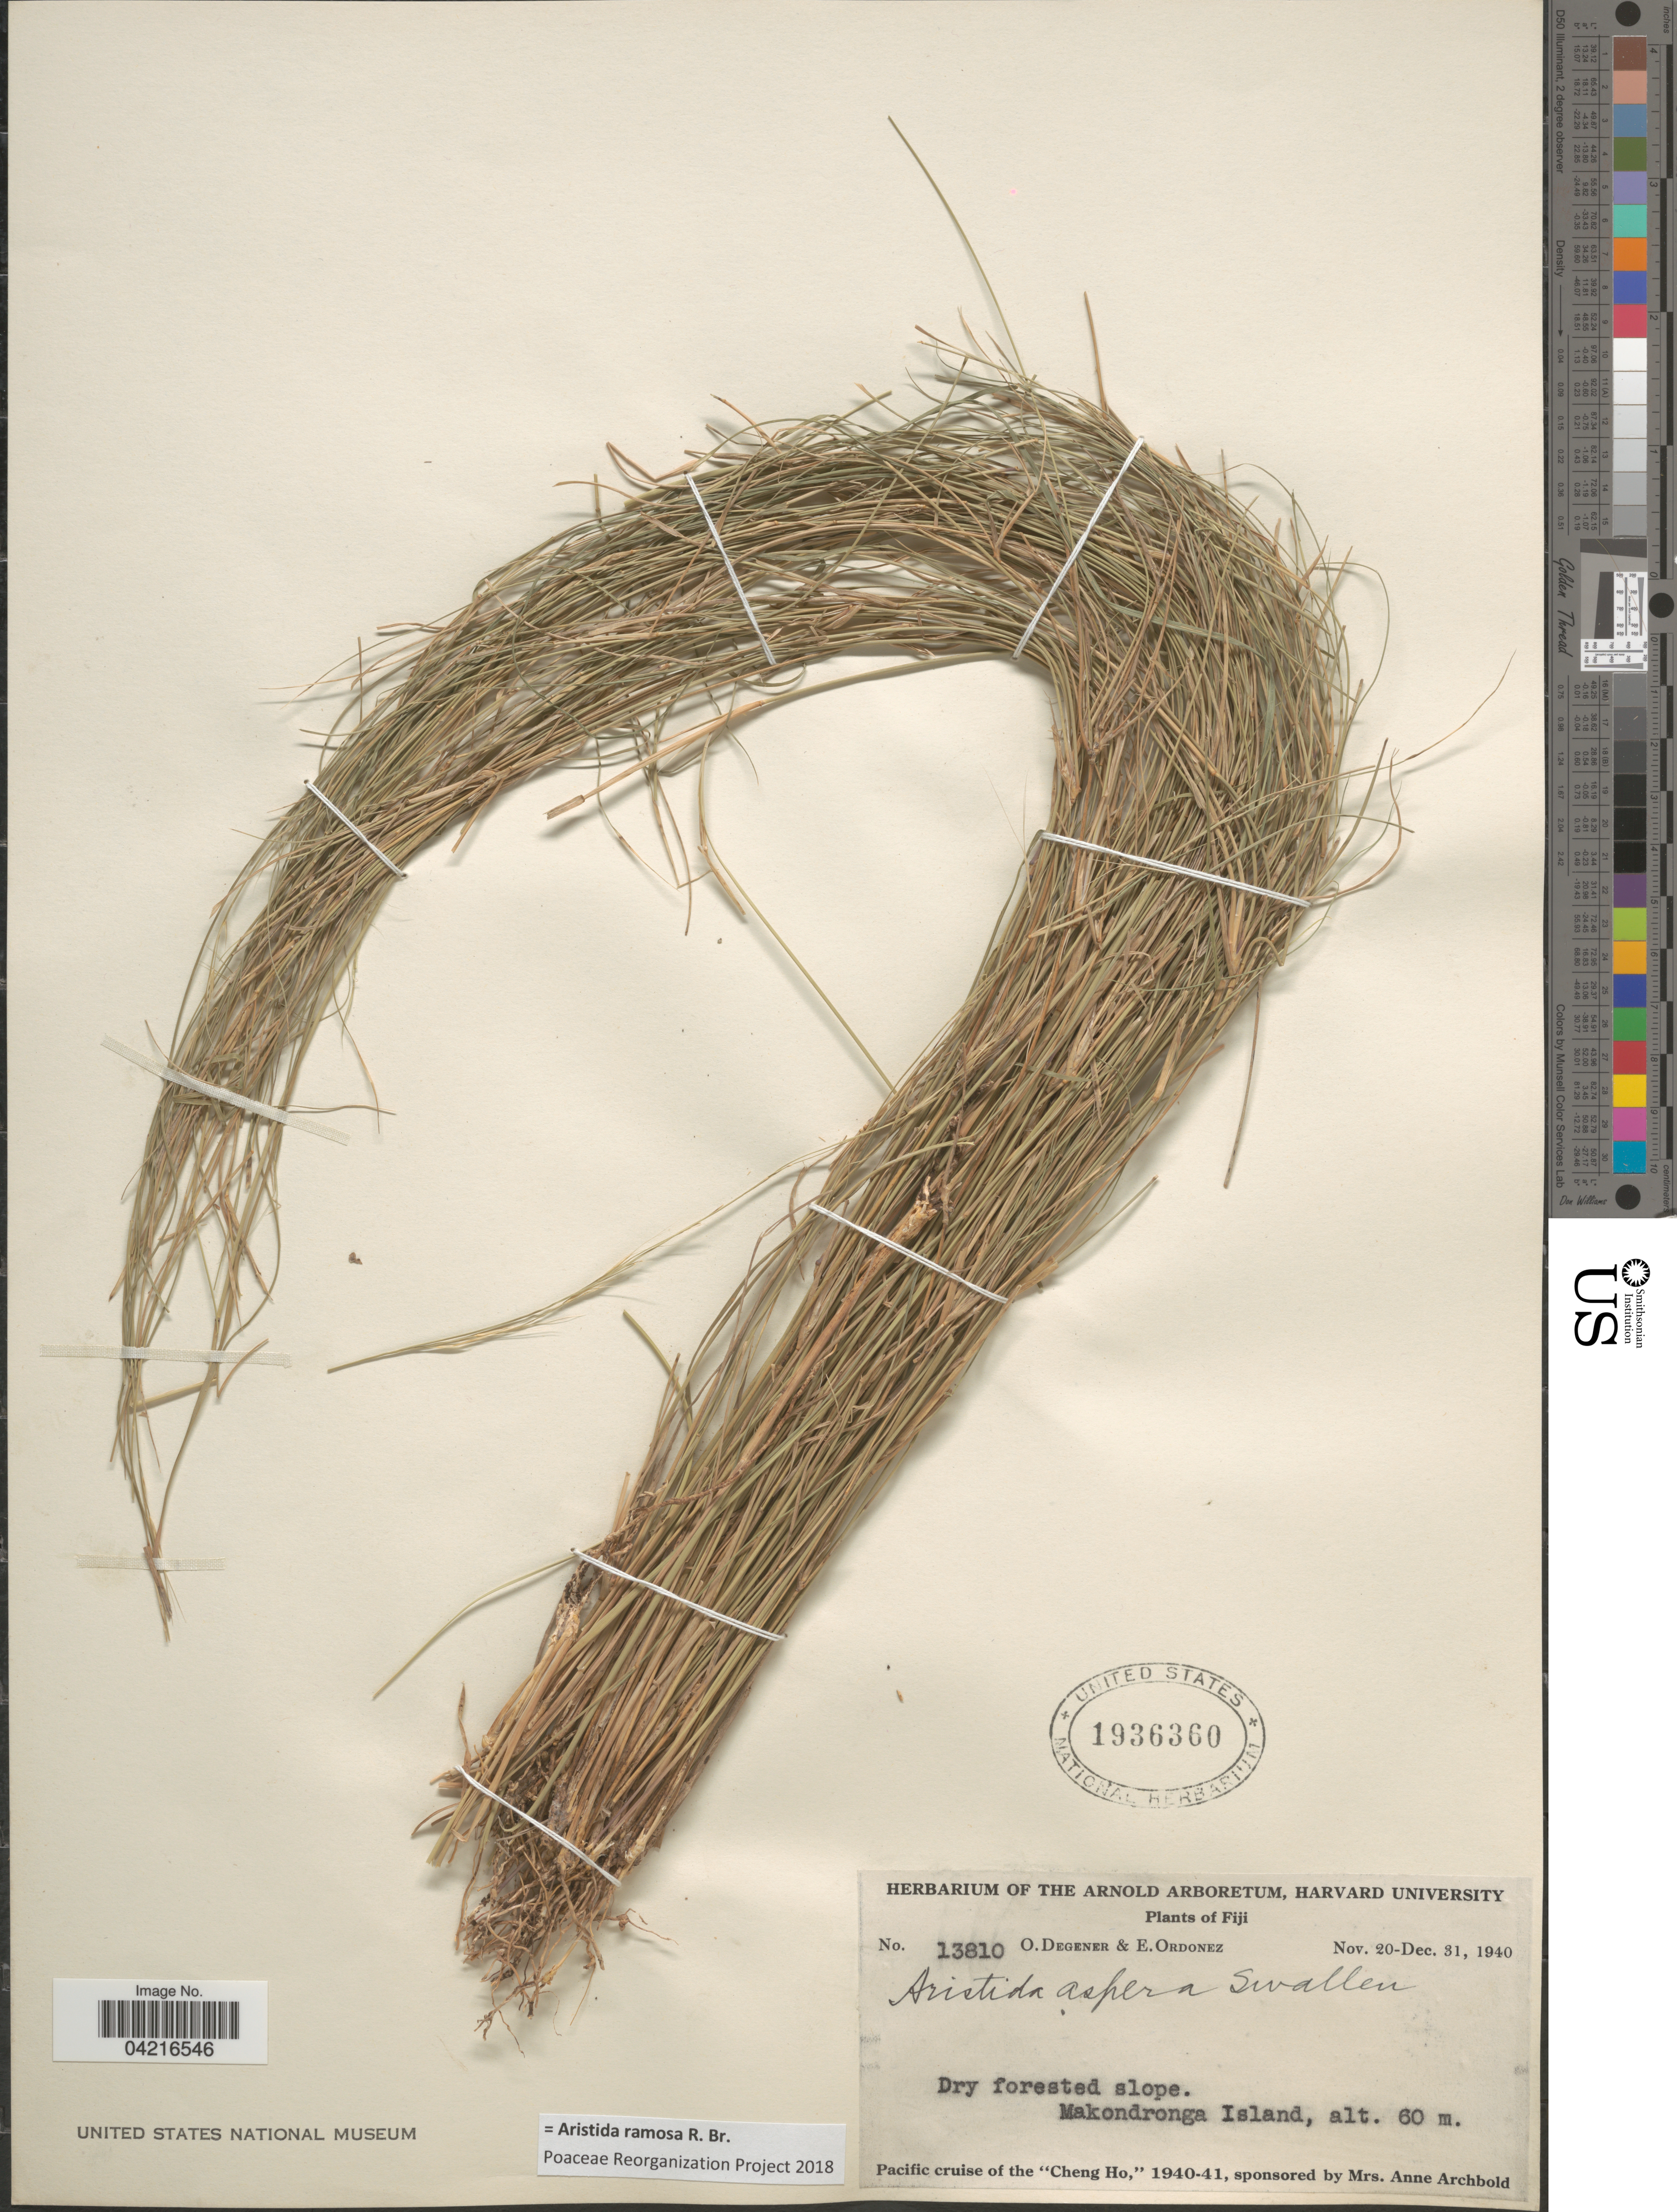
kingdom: Plantae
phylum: Tracheophyta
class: Liliopsida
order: Poales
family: Poaceae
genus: Aristida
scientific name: Aristida repens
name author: Trin.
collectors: O. Degener & E. Ordonez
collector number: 13810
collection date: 1940-11-20/1940-12-31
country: Fiji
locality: Makondronga Island. Pacific cruise of the "Cheng Ho," 1940-41.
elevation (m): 60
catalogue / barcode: US 1936360